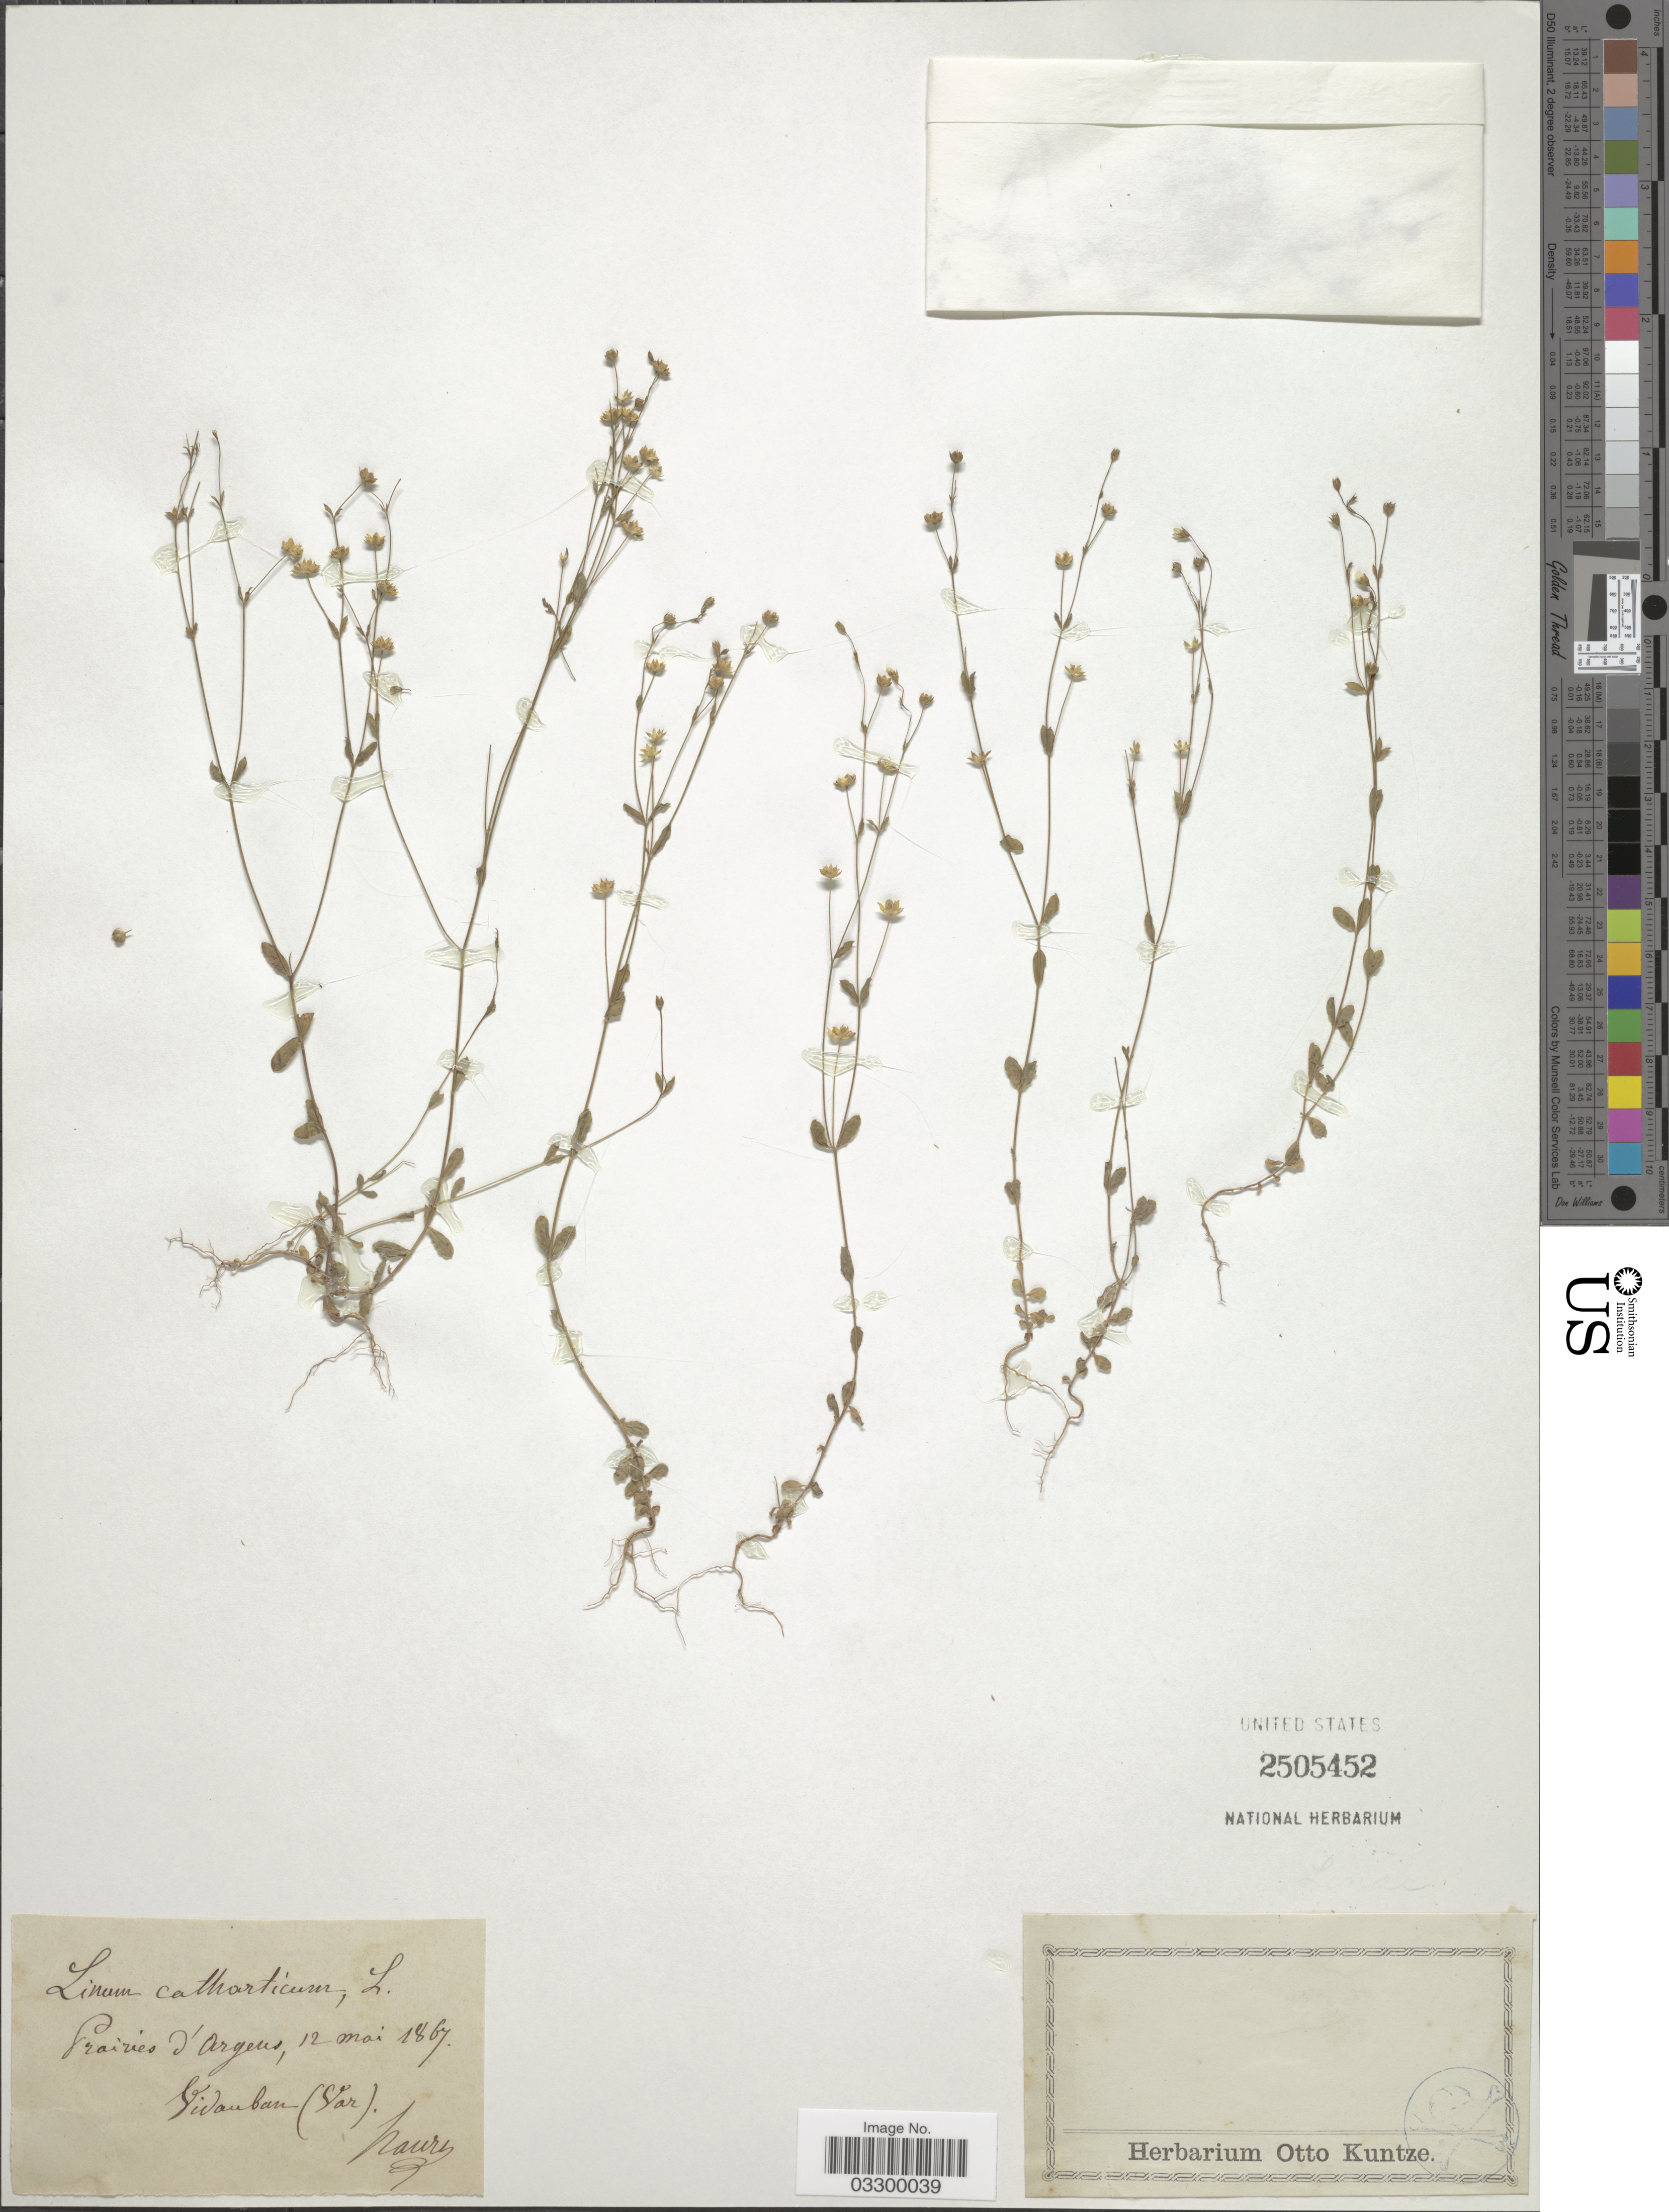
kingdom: Plantae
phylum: Tracheophyta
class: Magnoliopsida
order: Malpighiales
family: Linaceae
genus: Linum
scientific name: Linum catharticum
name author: L.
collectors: Faure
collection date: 1867-05-12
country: France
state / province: Provence-Alpes-Côte d'Azur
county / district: Var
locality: Prairies d'Argeres. Vidauban (Var).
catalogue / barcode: US 2505452